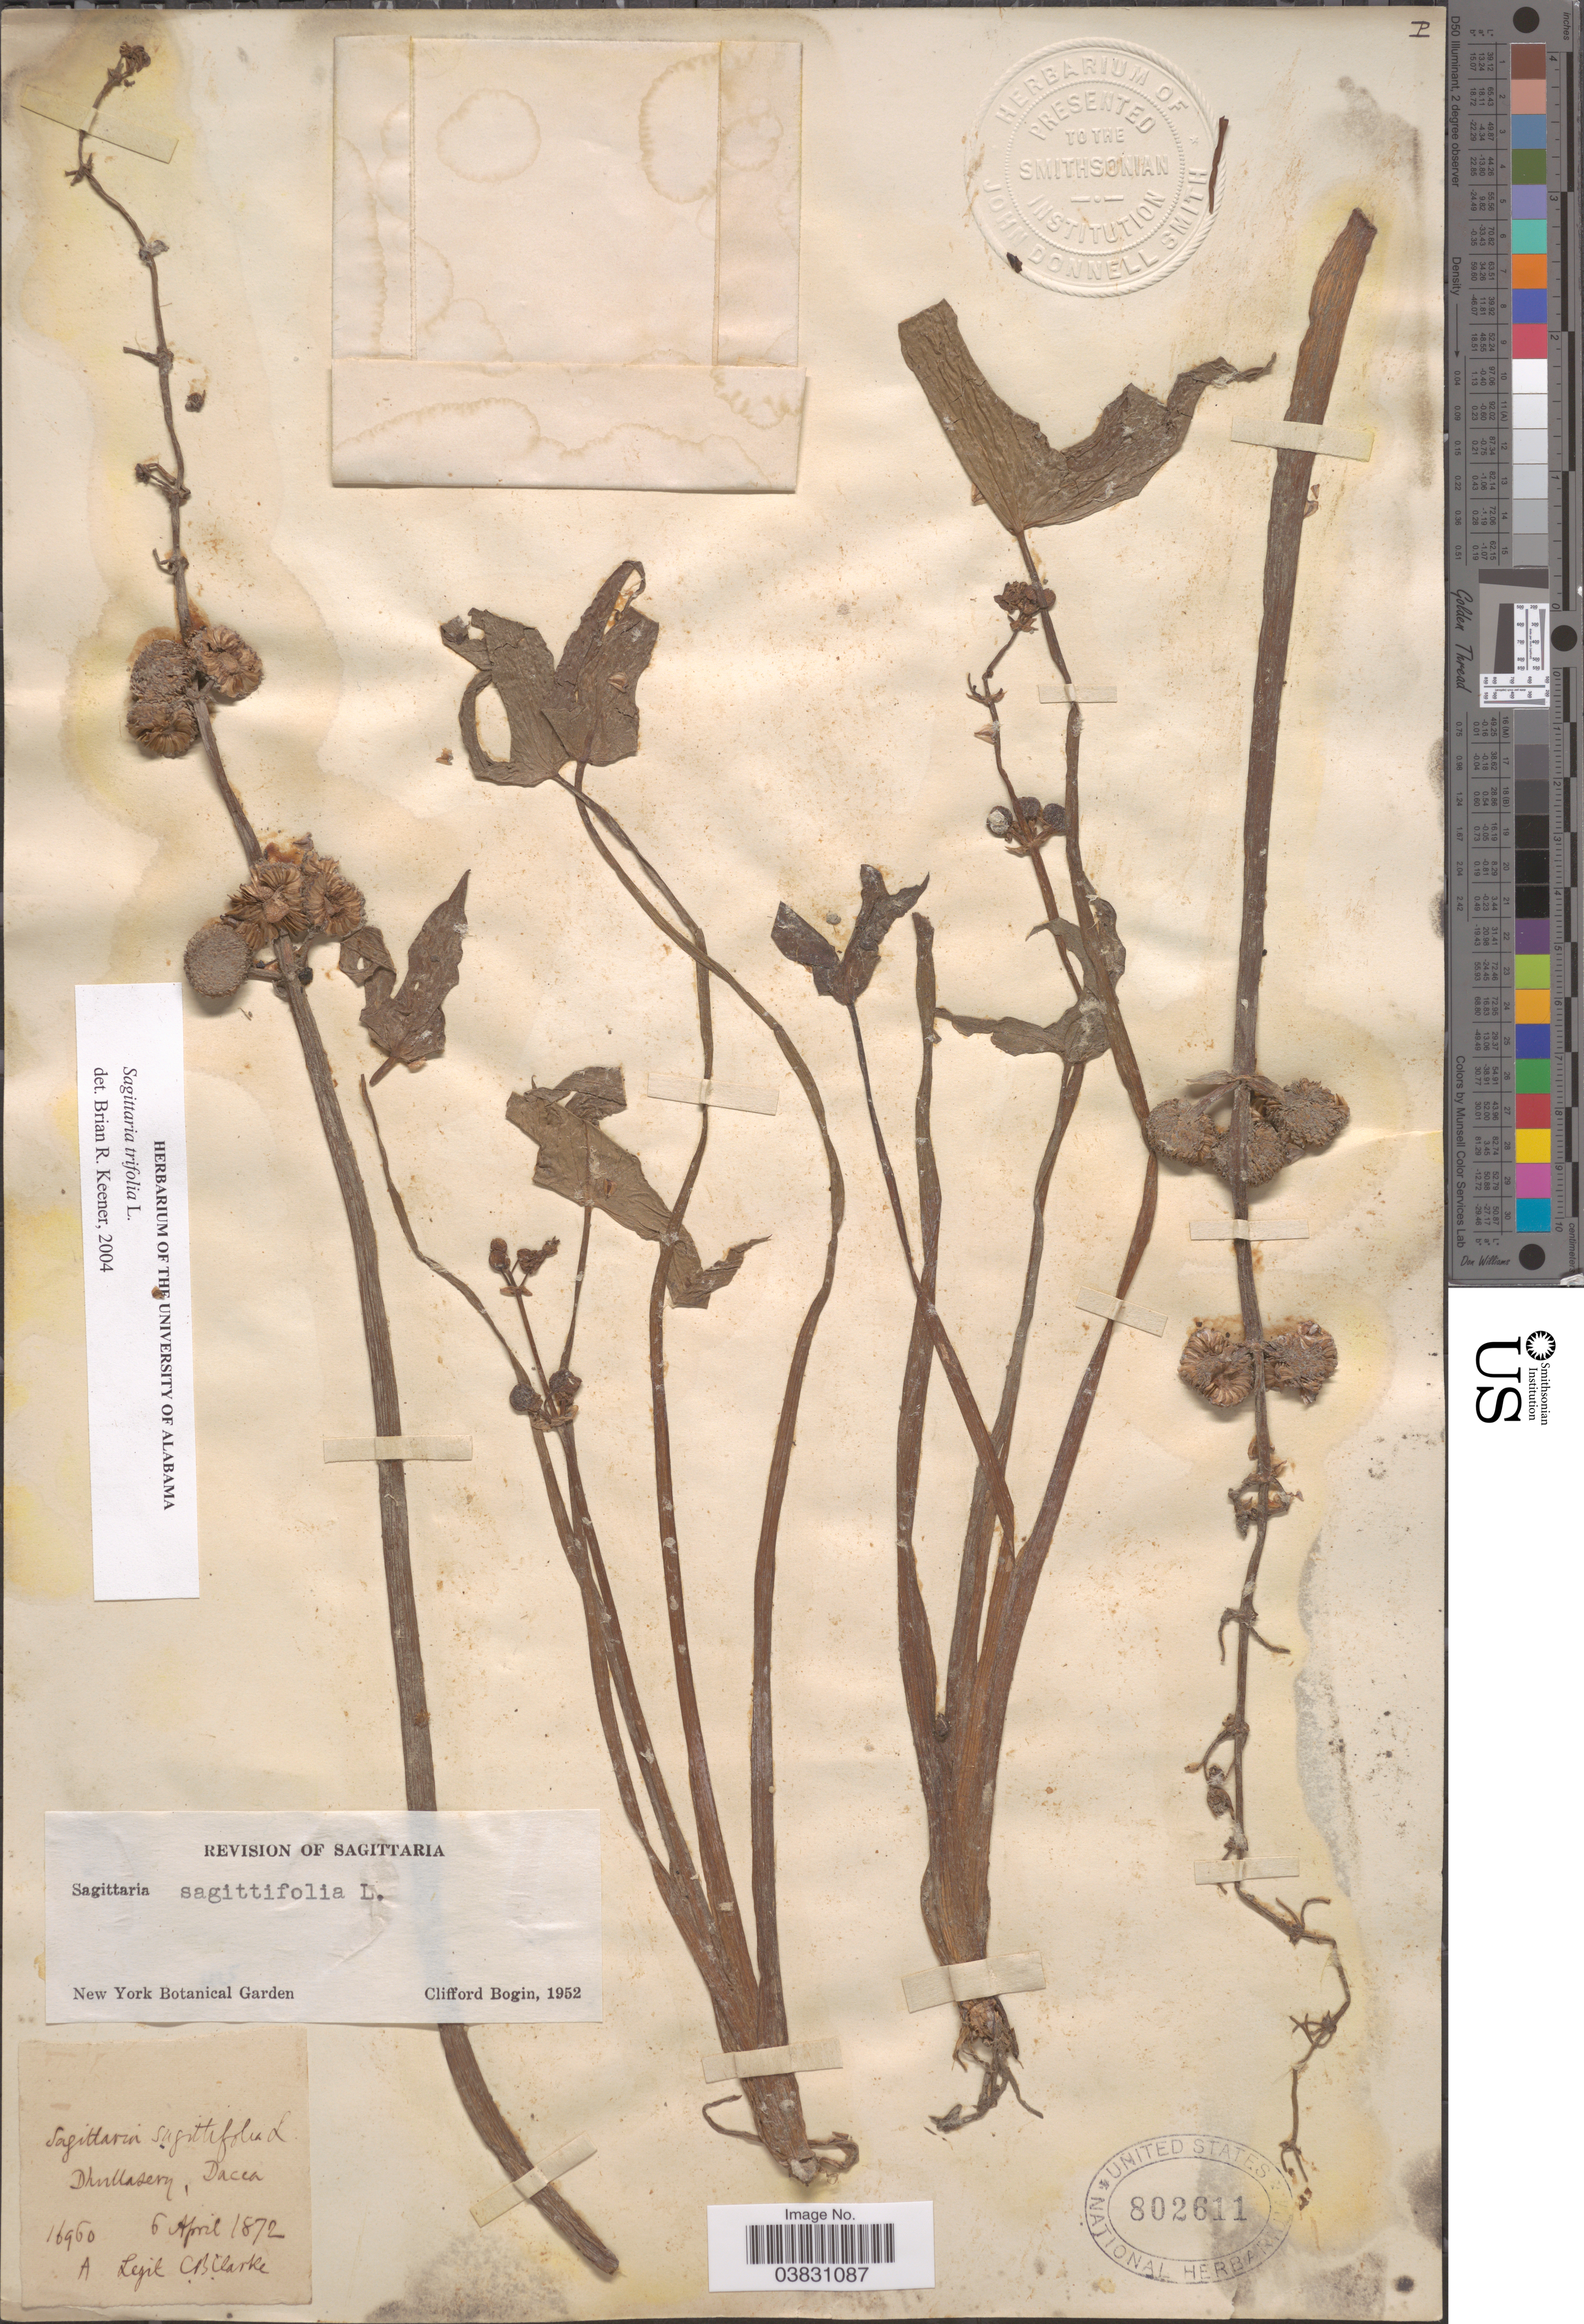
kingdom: Plantae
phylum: Tracheophyta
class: Liliopsida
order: Alismatales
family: Alismataceae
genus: Sagittaria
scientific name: Sagittaria trifolia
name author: L.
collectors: C. B. Clarke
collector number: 16960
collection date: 1872-04-06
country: India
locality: Dhullasery, Dacea.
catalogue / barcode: US 802611